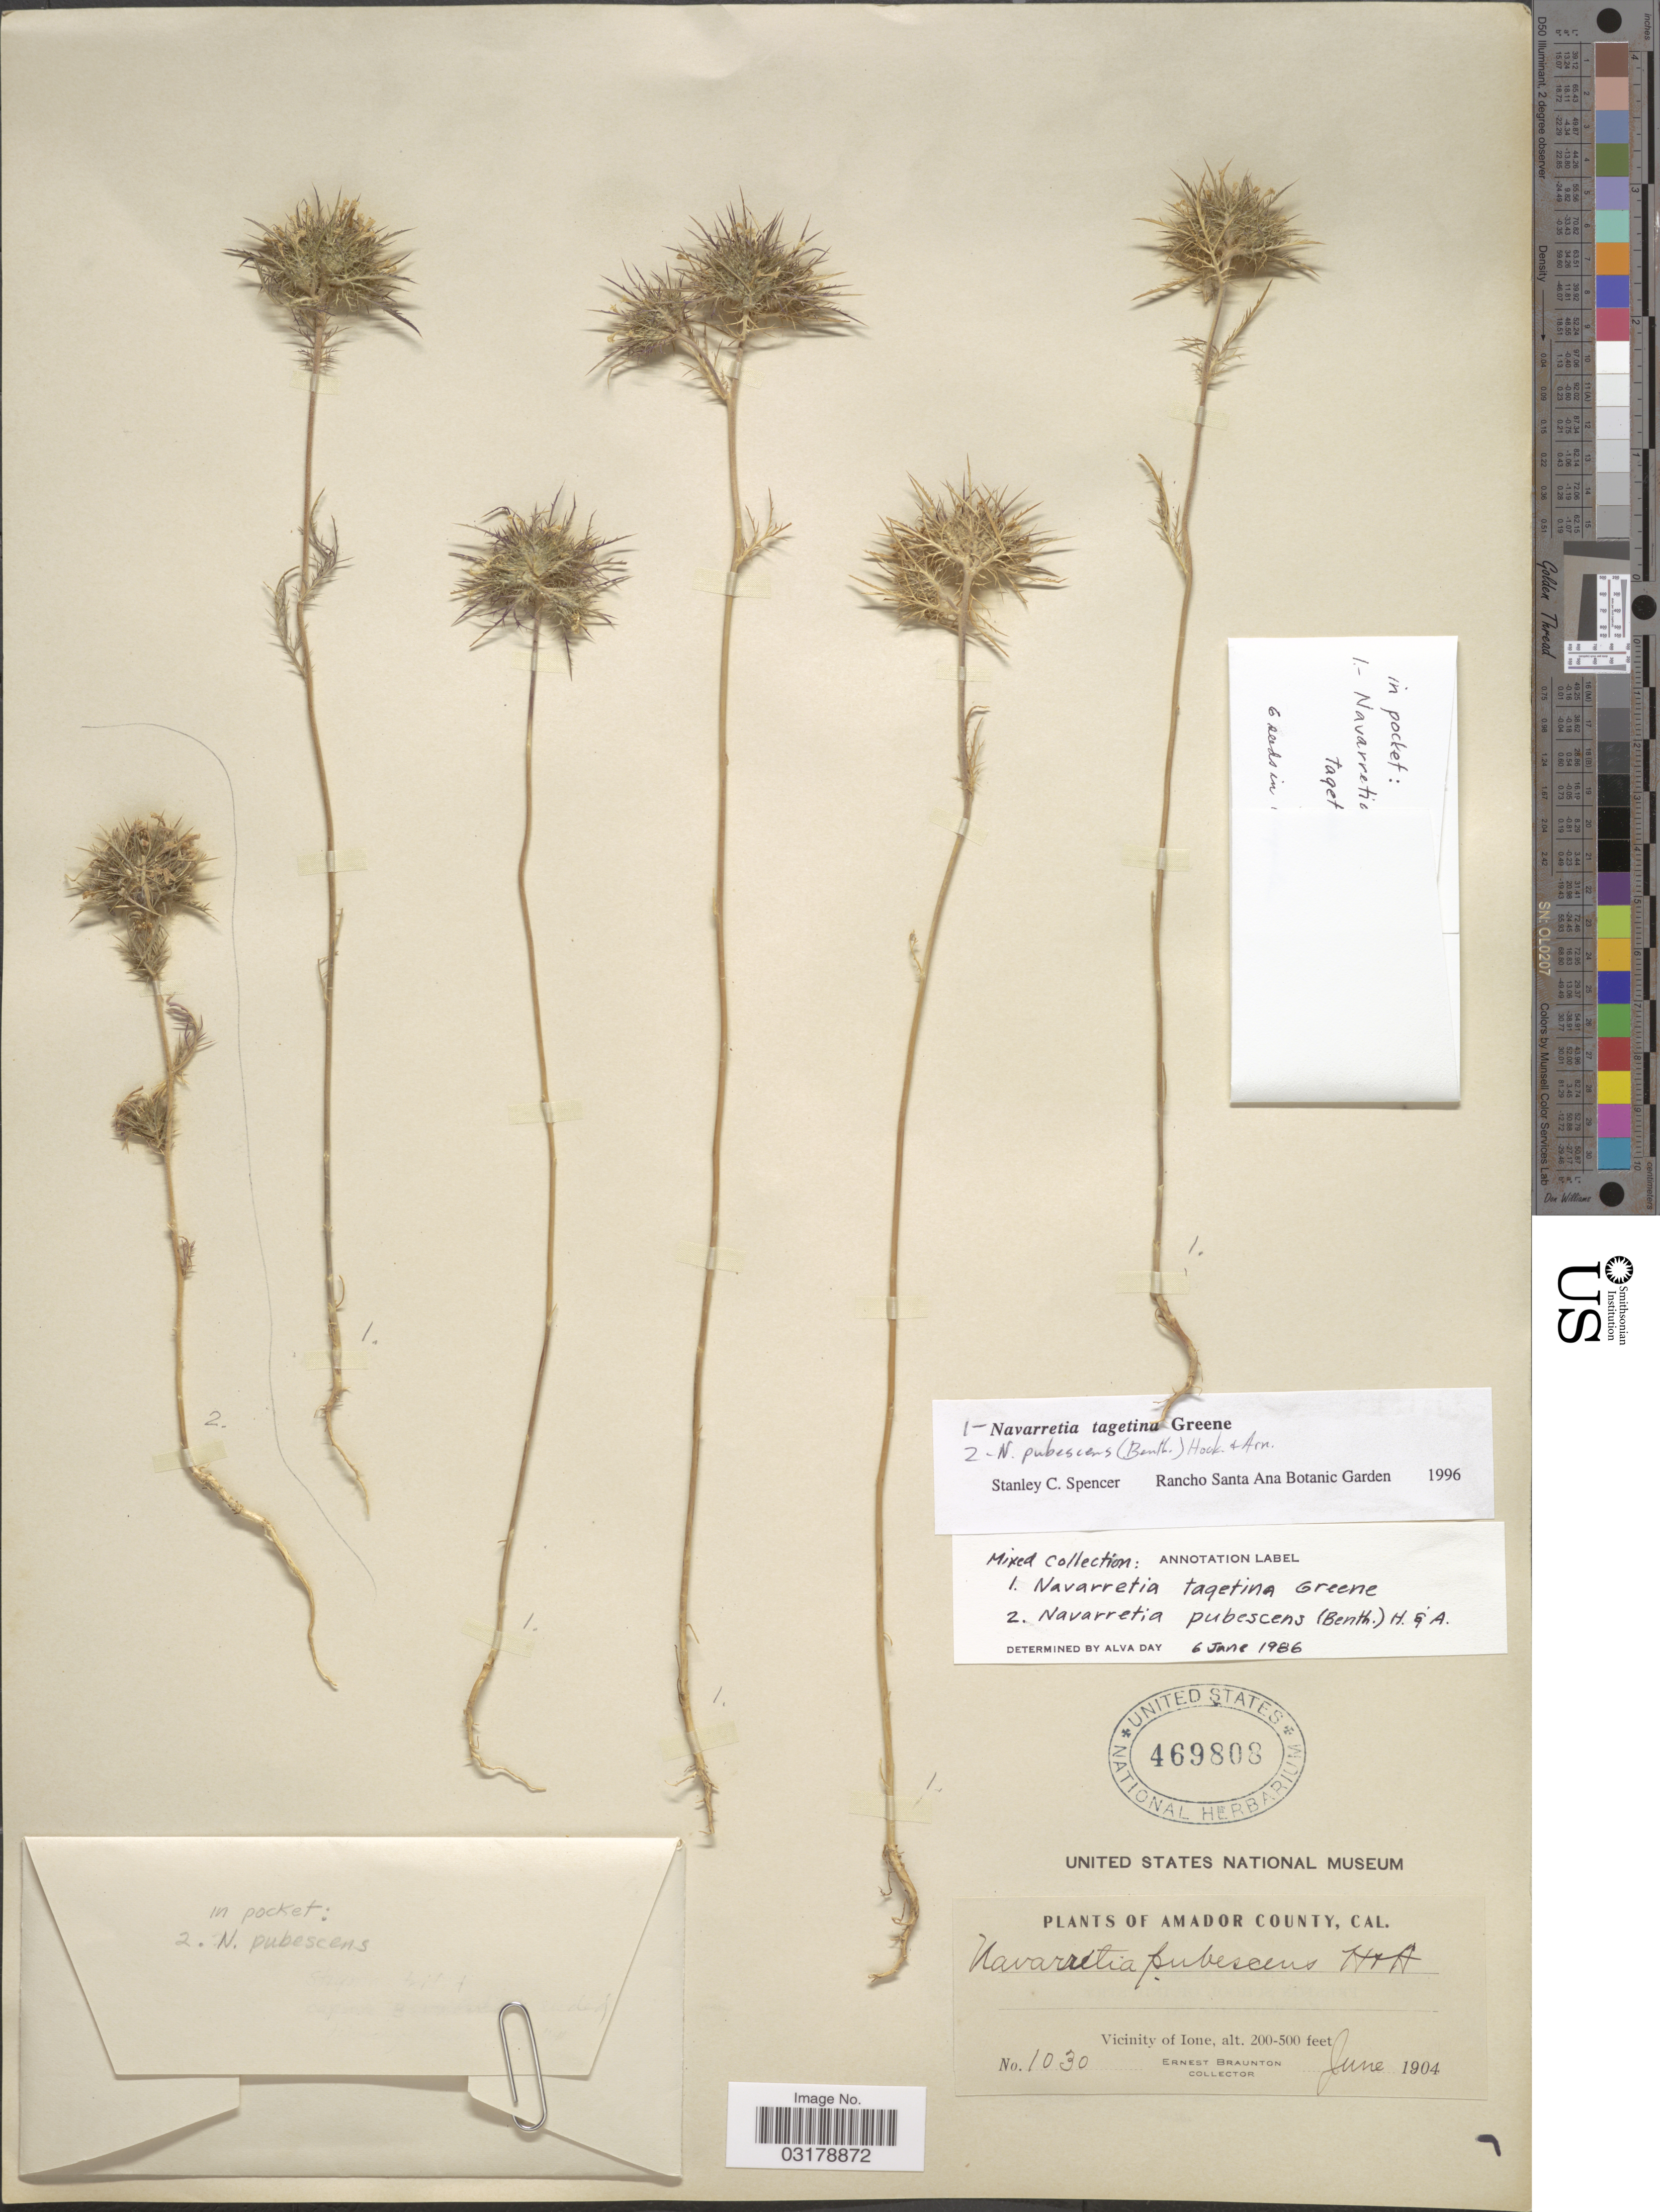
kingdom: Plantae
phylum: Tracheophyta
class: Magnoliopsida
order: Ericales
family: Polemoniaceae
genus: Navarretia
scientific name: Navarretia tagetina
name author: S.W. Greene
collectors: E. Braunton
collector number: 1030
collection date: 1904-06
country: United States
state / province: California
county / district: Amador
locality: Amador County. Vicinity of Ione.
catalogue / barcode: US 469808